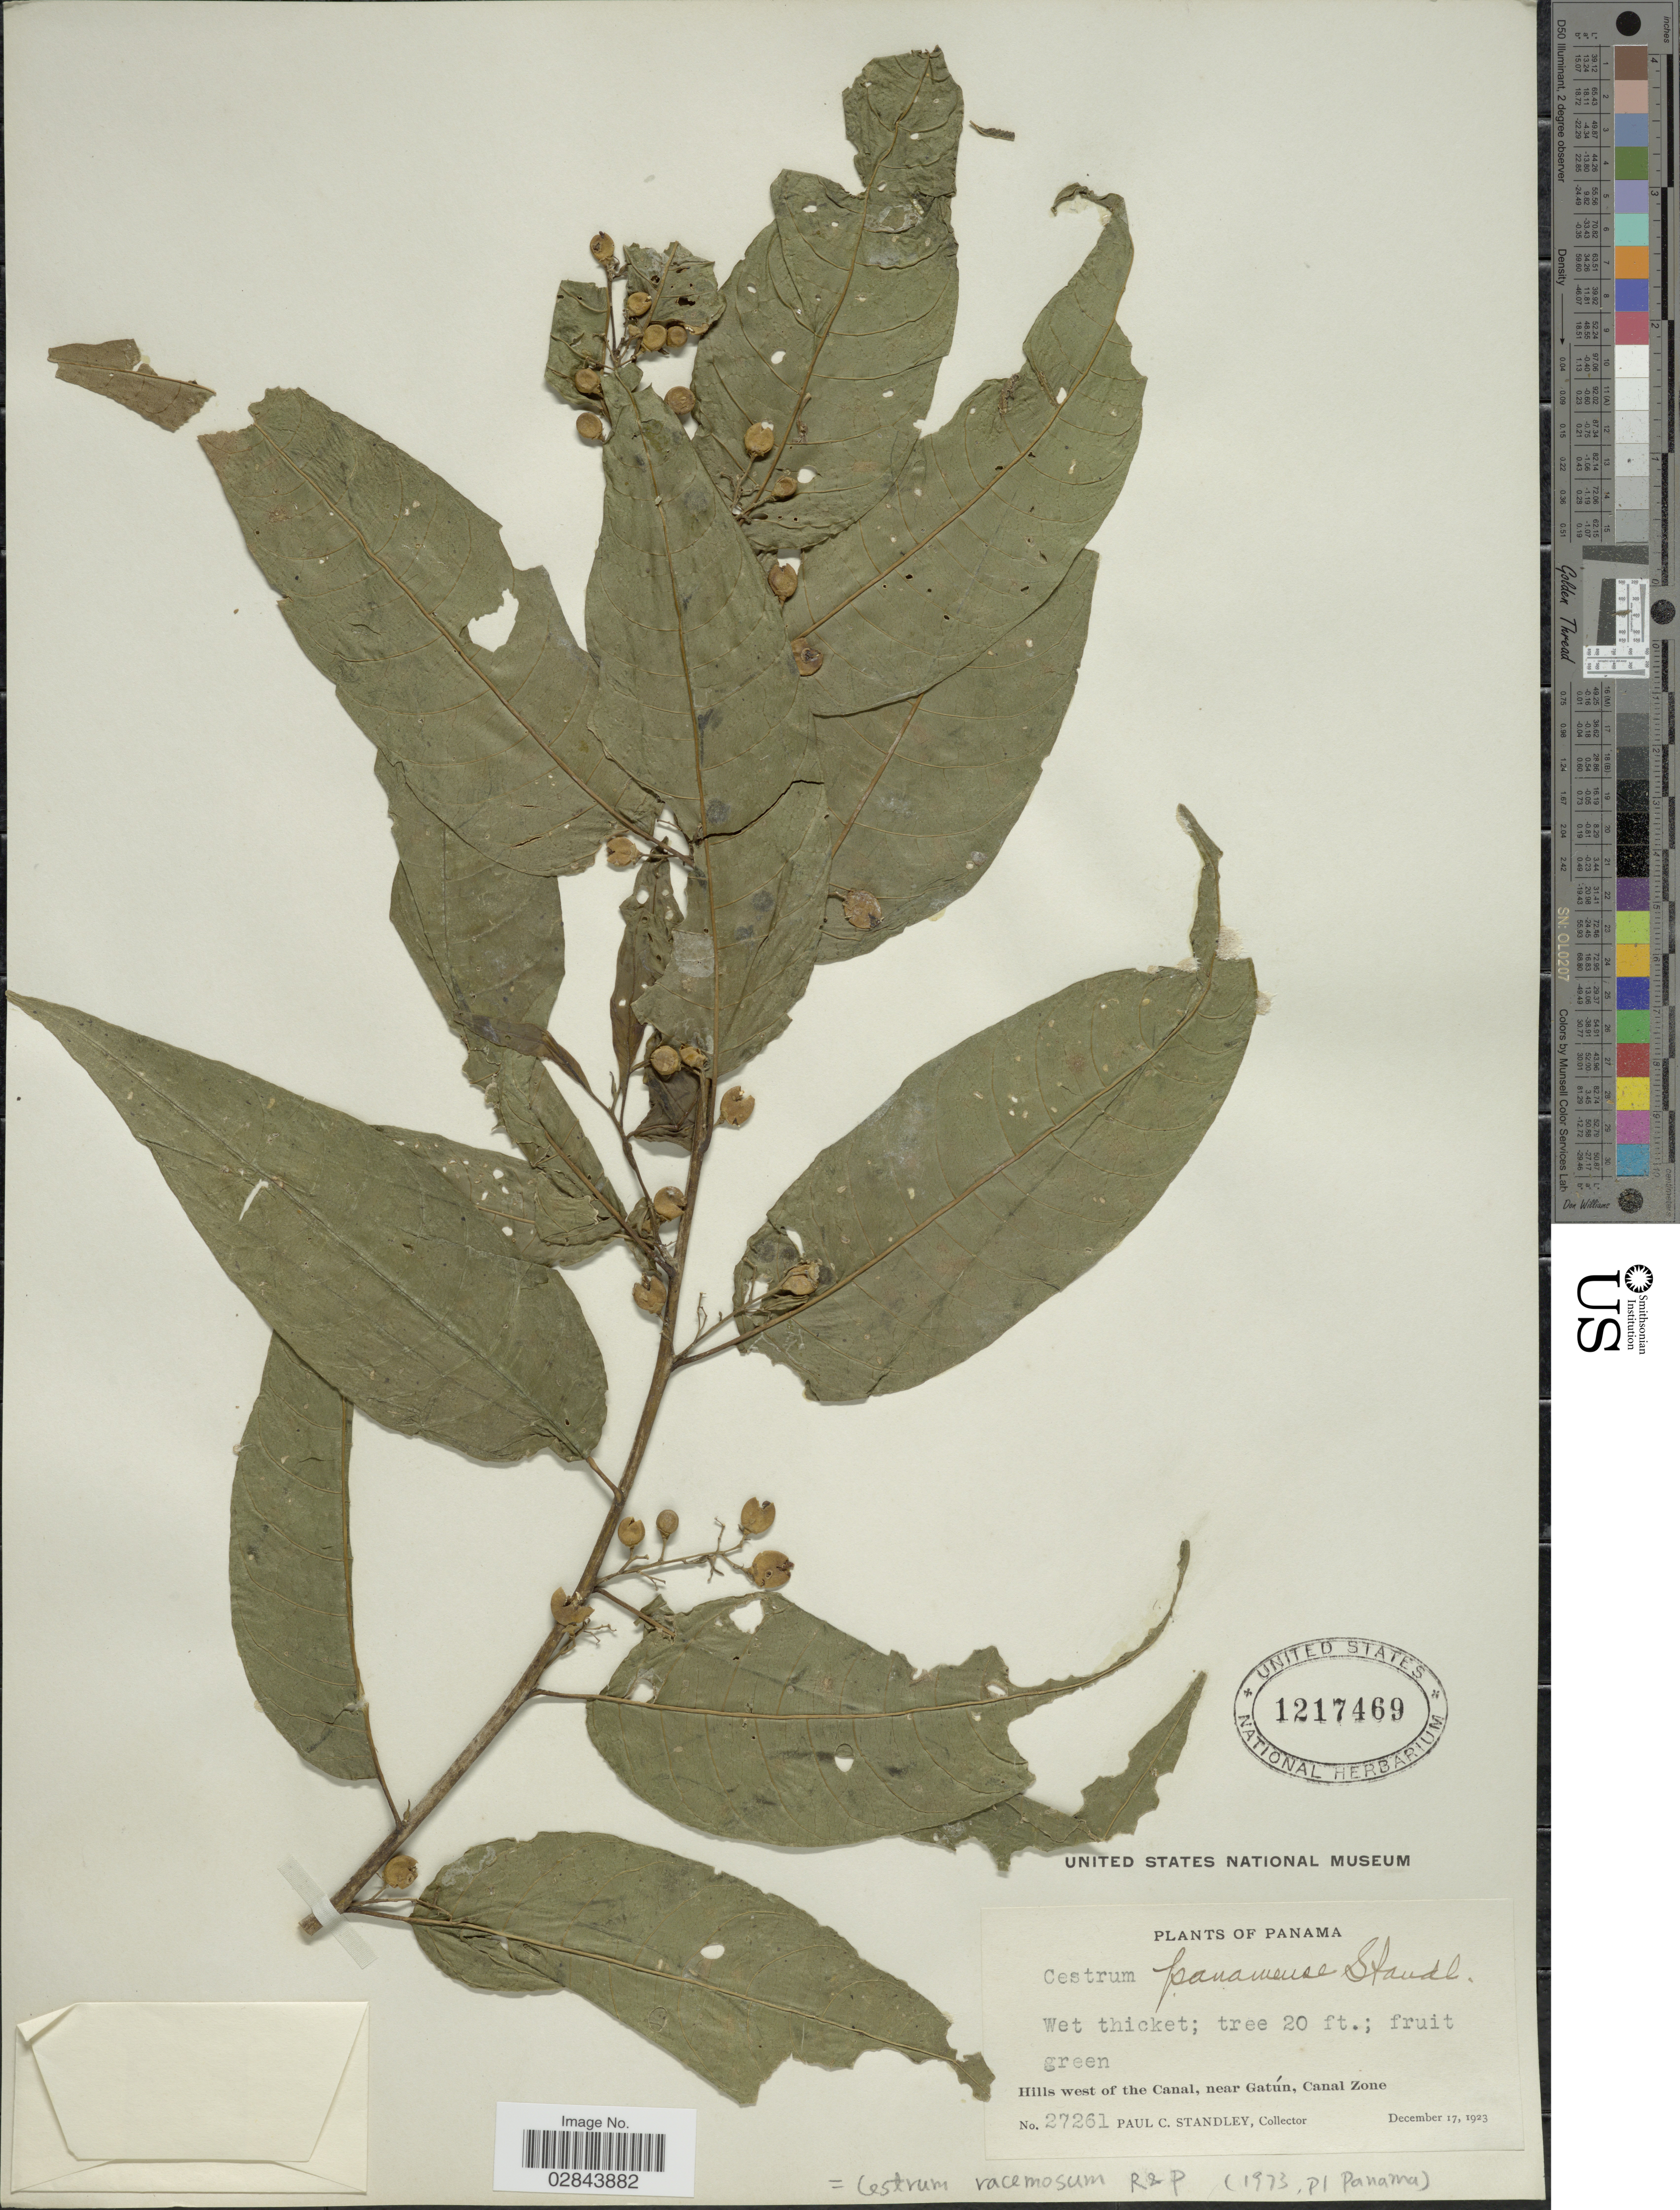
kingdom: Plantae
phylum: Tracheophyta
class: Magnoliopsida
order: Solanales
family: Solanaceae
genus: Cestrum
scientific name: Cestrum racemosum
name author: Ruiz & Pav.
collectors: P. C. Standley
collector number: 27261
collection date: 1923-12-17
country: Panama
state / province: Colón / Panamá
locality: Hills west of the Canal, near Gatún, Canal Zone.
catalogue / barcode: US 1217469